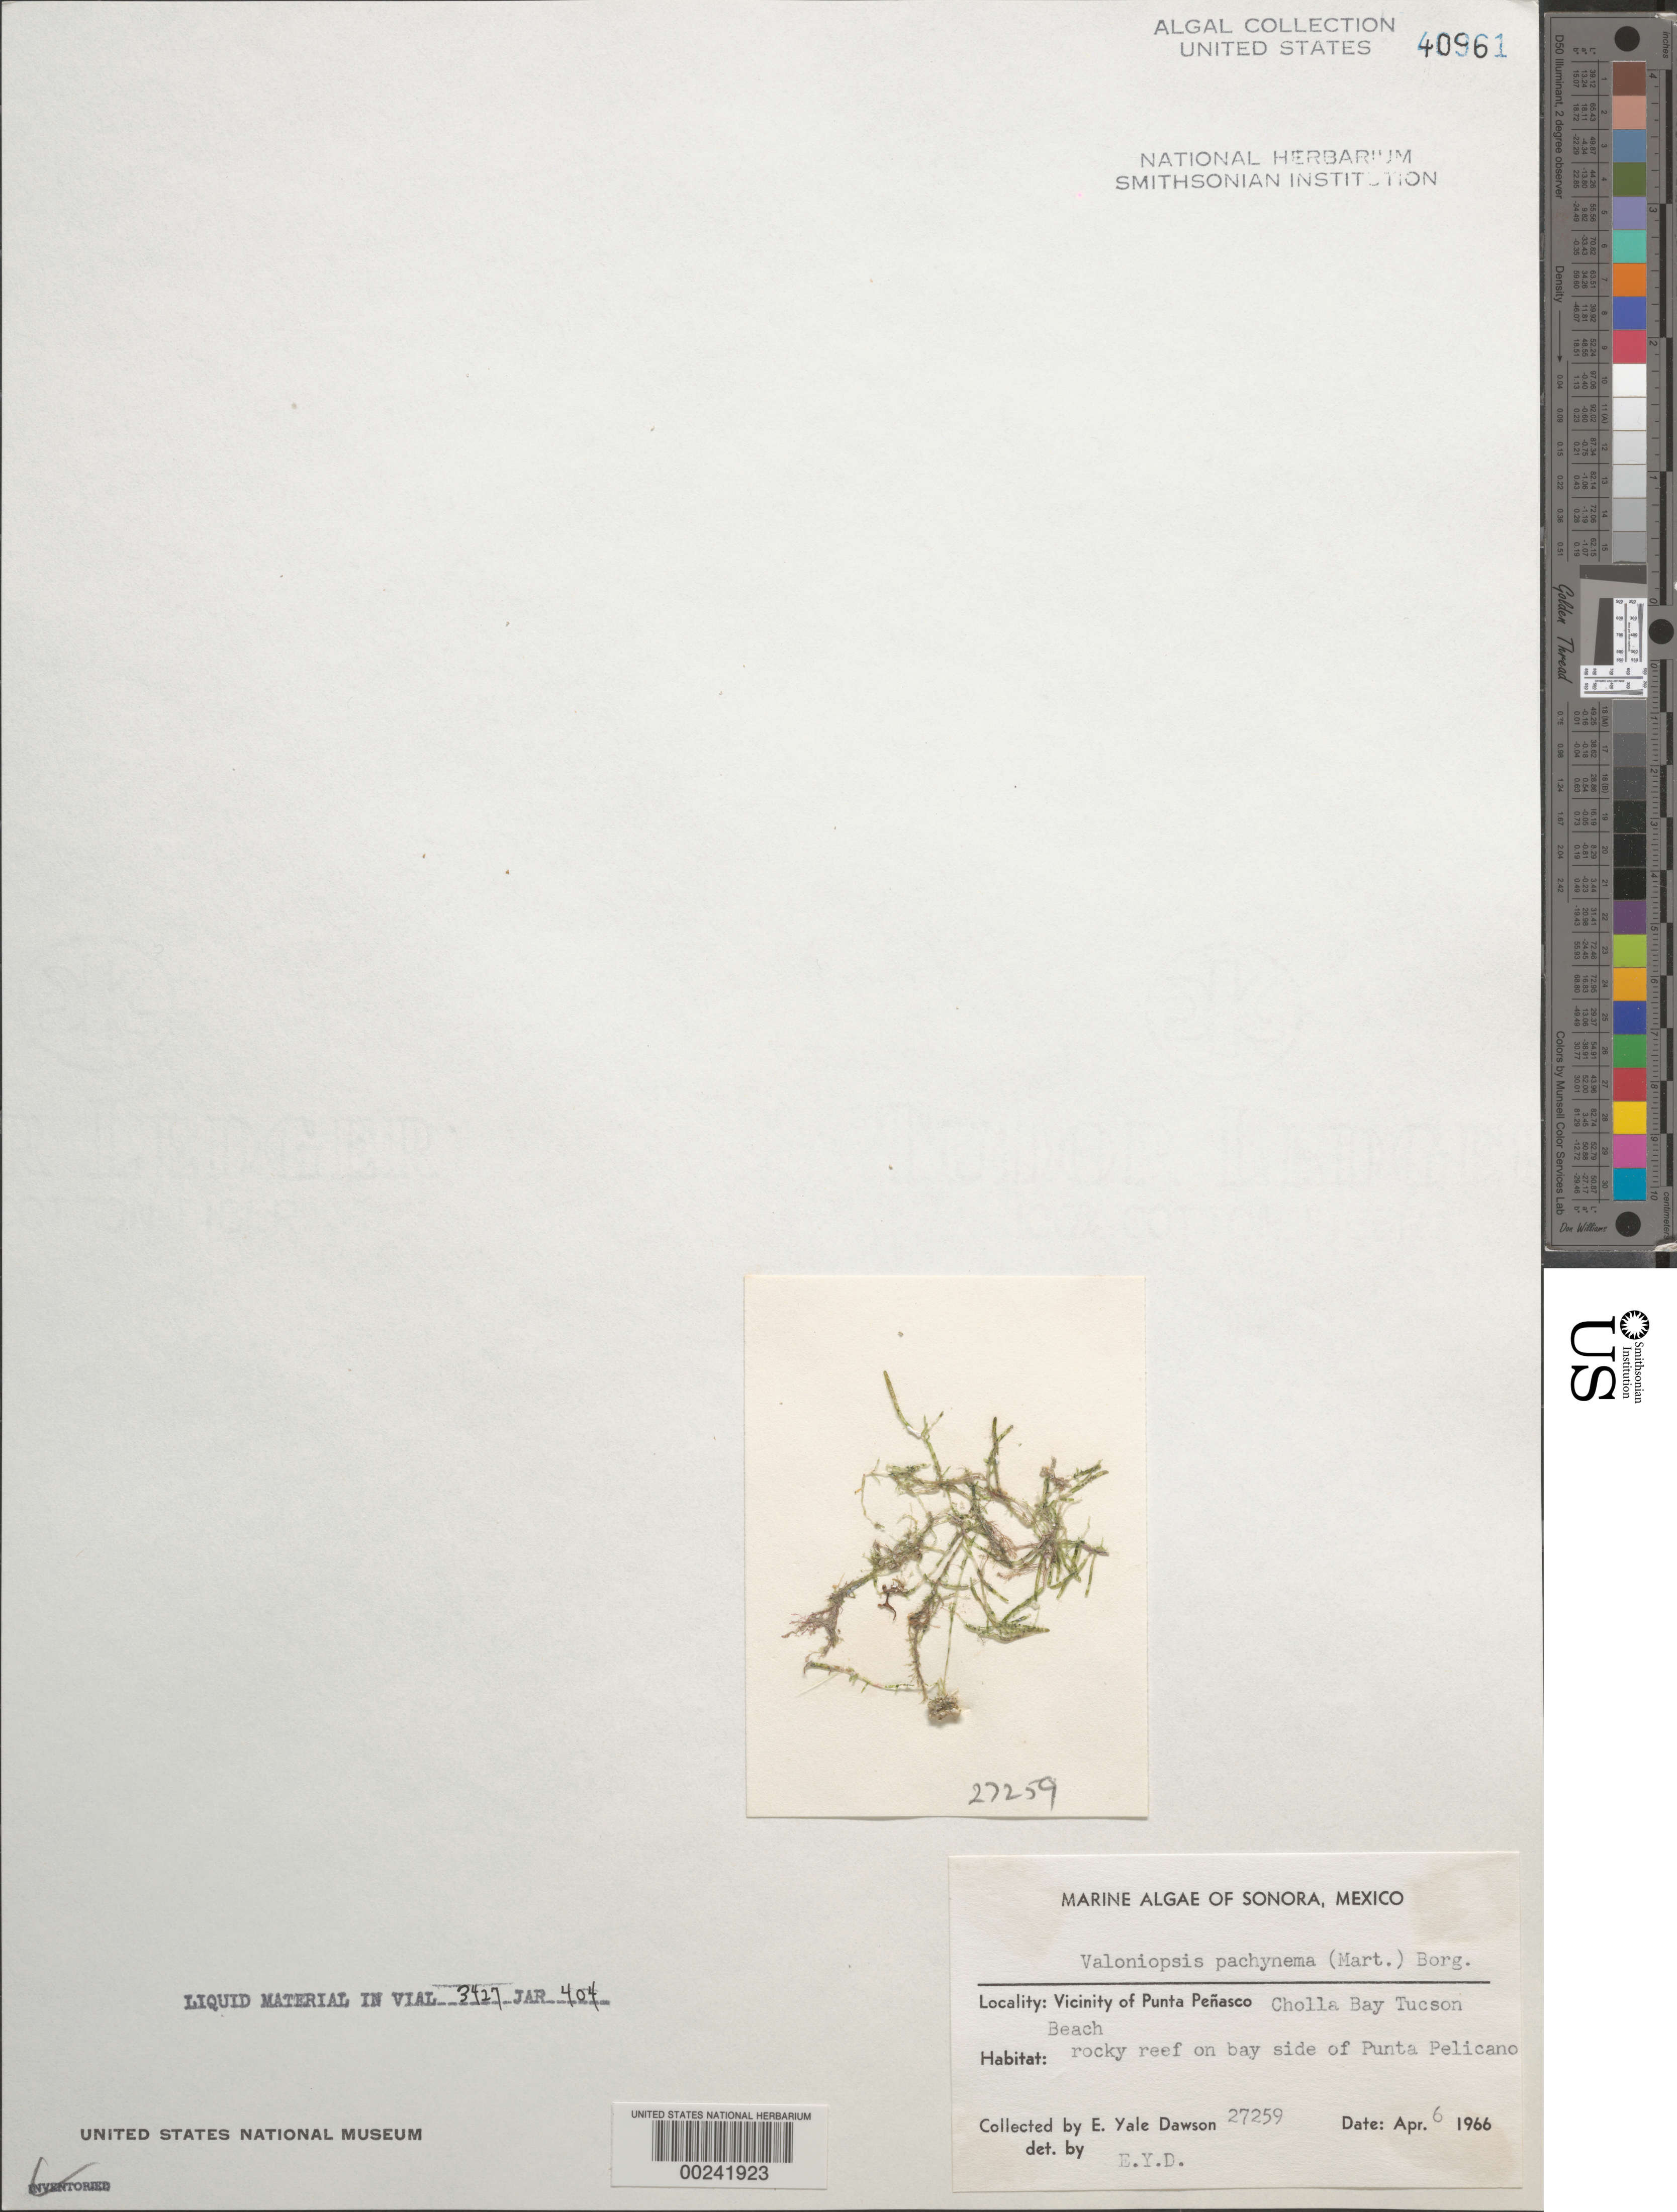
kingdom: Plantae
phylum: Chlorophyta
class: Ulvophyceae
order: Siphonocladales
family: Valoniaceae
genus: Valoniopsis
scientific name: Valoniopsis pachynema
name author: (G. Martens) Børgesen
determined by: Dawson, E. Y.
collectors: E. Y. Dawson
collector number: EYD 27259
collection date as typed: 06 Apr 1966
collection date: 1966-04-06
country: Mexico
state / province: Sonora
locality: Cholla Bay, Tucson Beach, Punta Pelicano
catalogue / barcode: US 40961